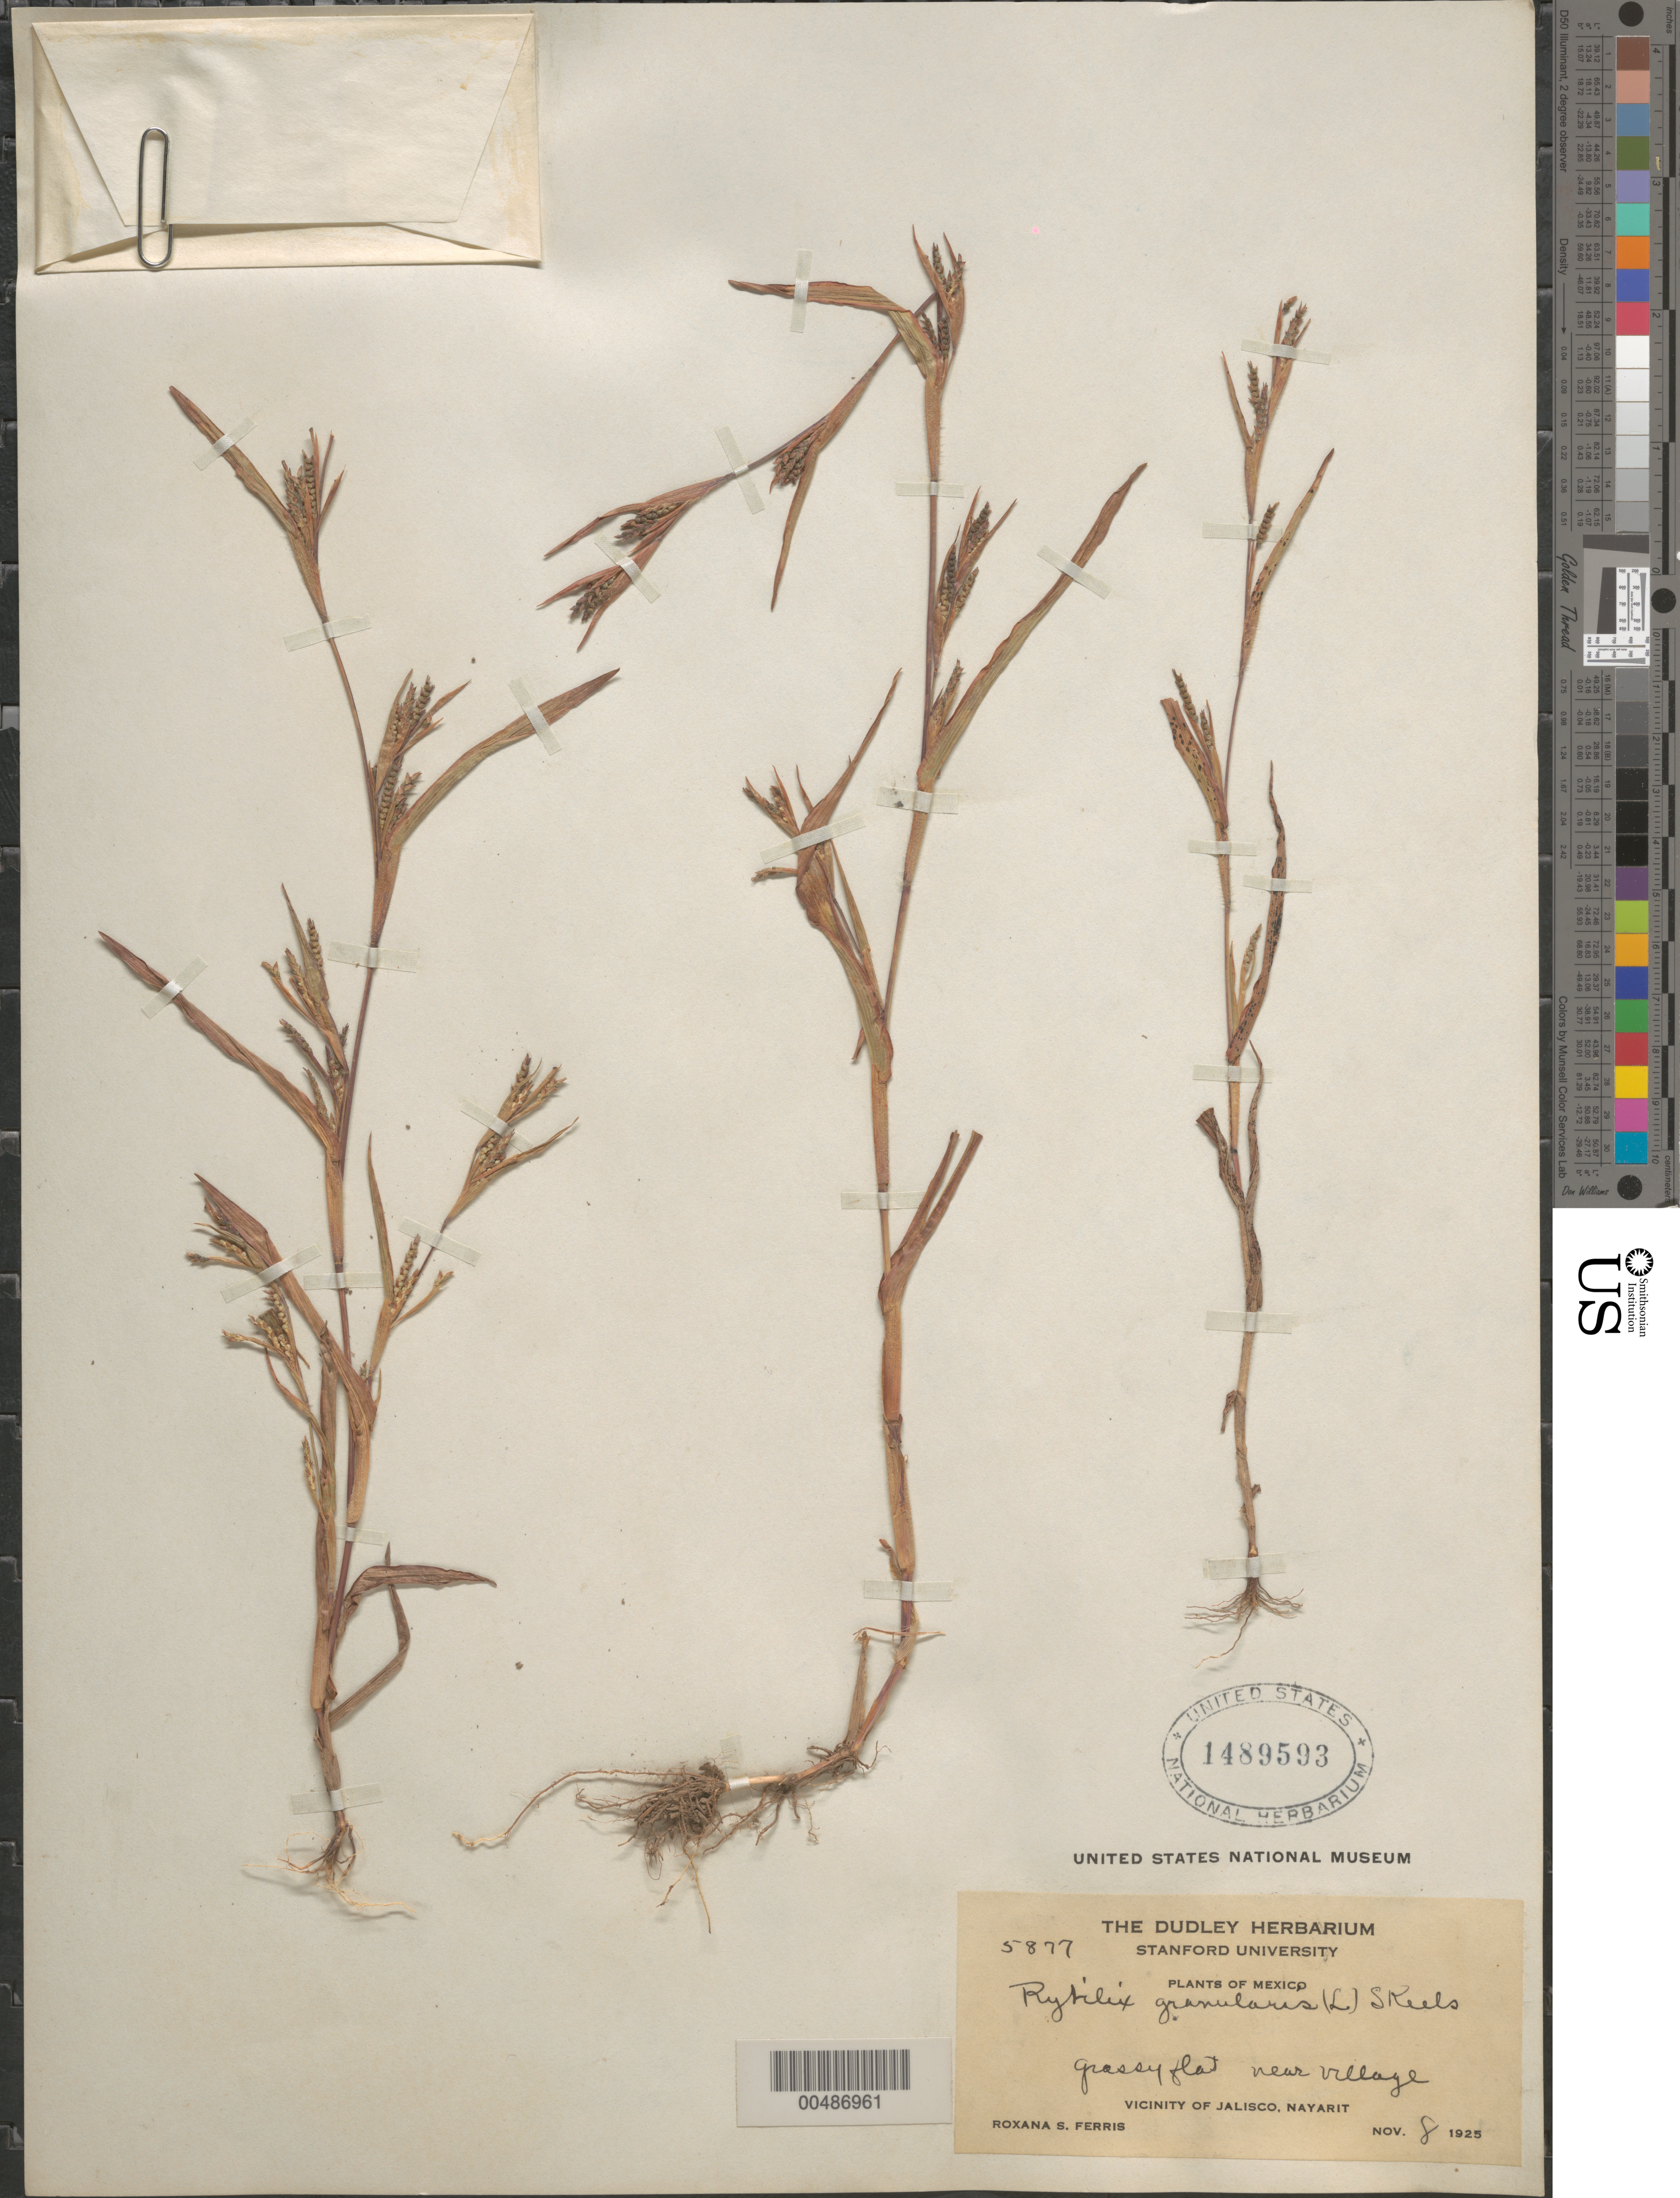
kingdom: Plantae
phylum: Tracheophyta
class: Liliopsida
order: Poales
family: Poaceae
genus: Hackelochloa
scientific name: Hackelochloa granularis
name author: (L.) Kuntze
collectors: R. S. Ferris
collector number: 5877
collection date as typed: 8 Nov 1925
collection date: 1925-11-08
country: Mexico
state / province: Nayarit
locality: Vicinity of Jalisco, near village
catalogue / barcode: US 1489593